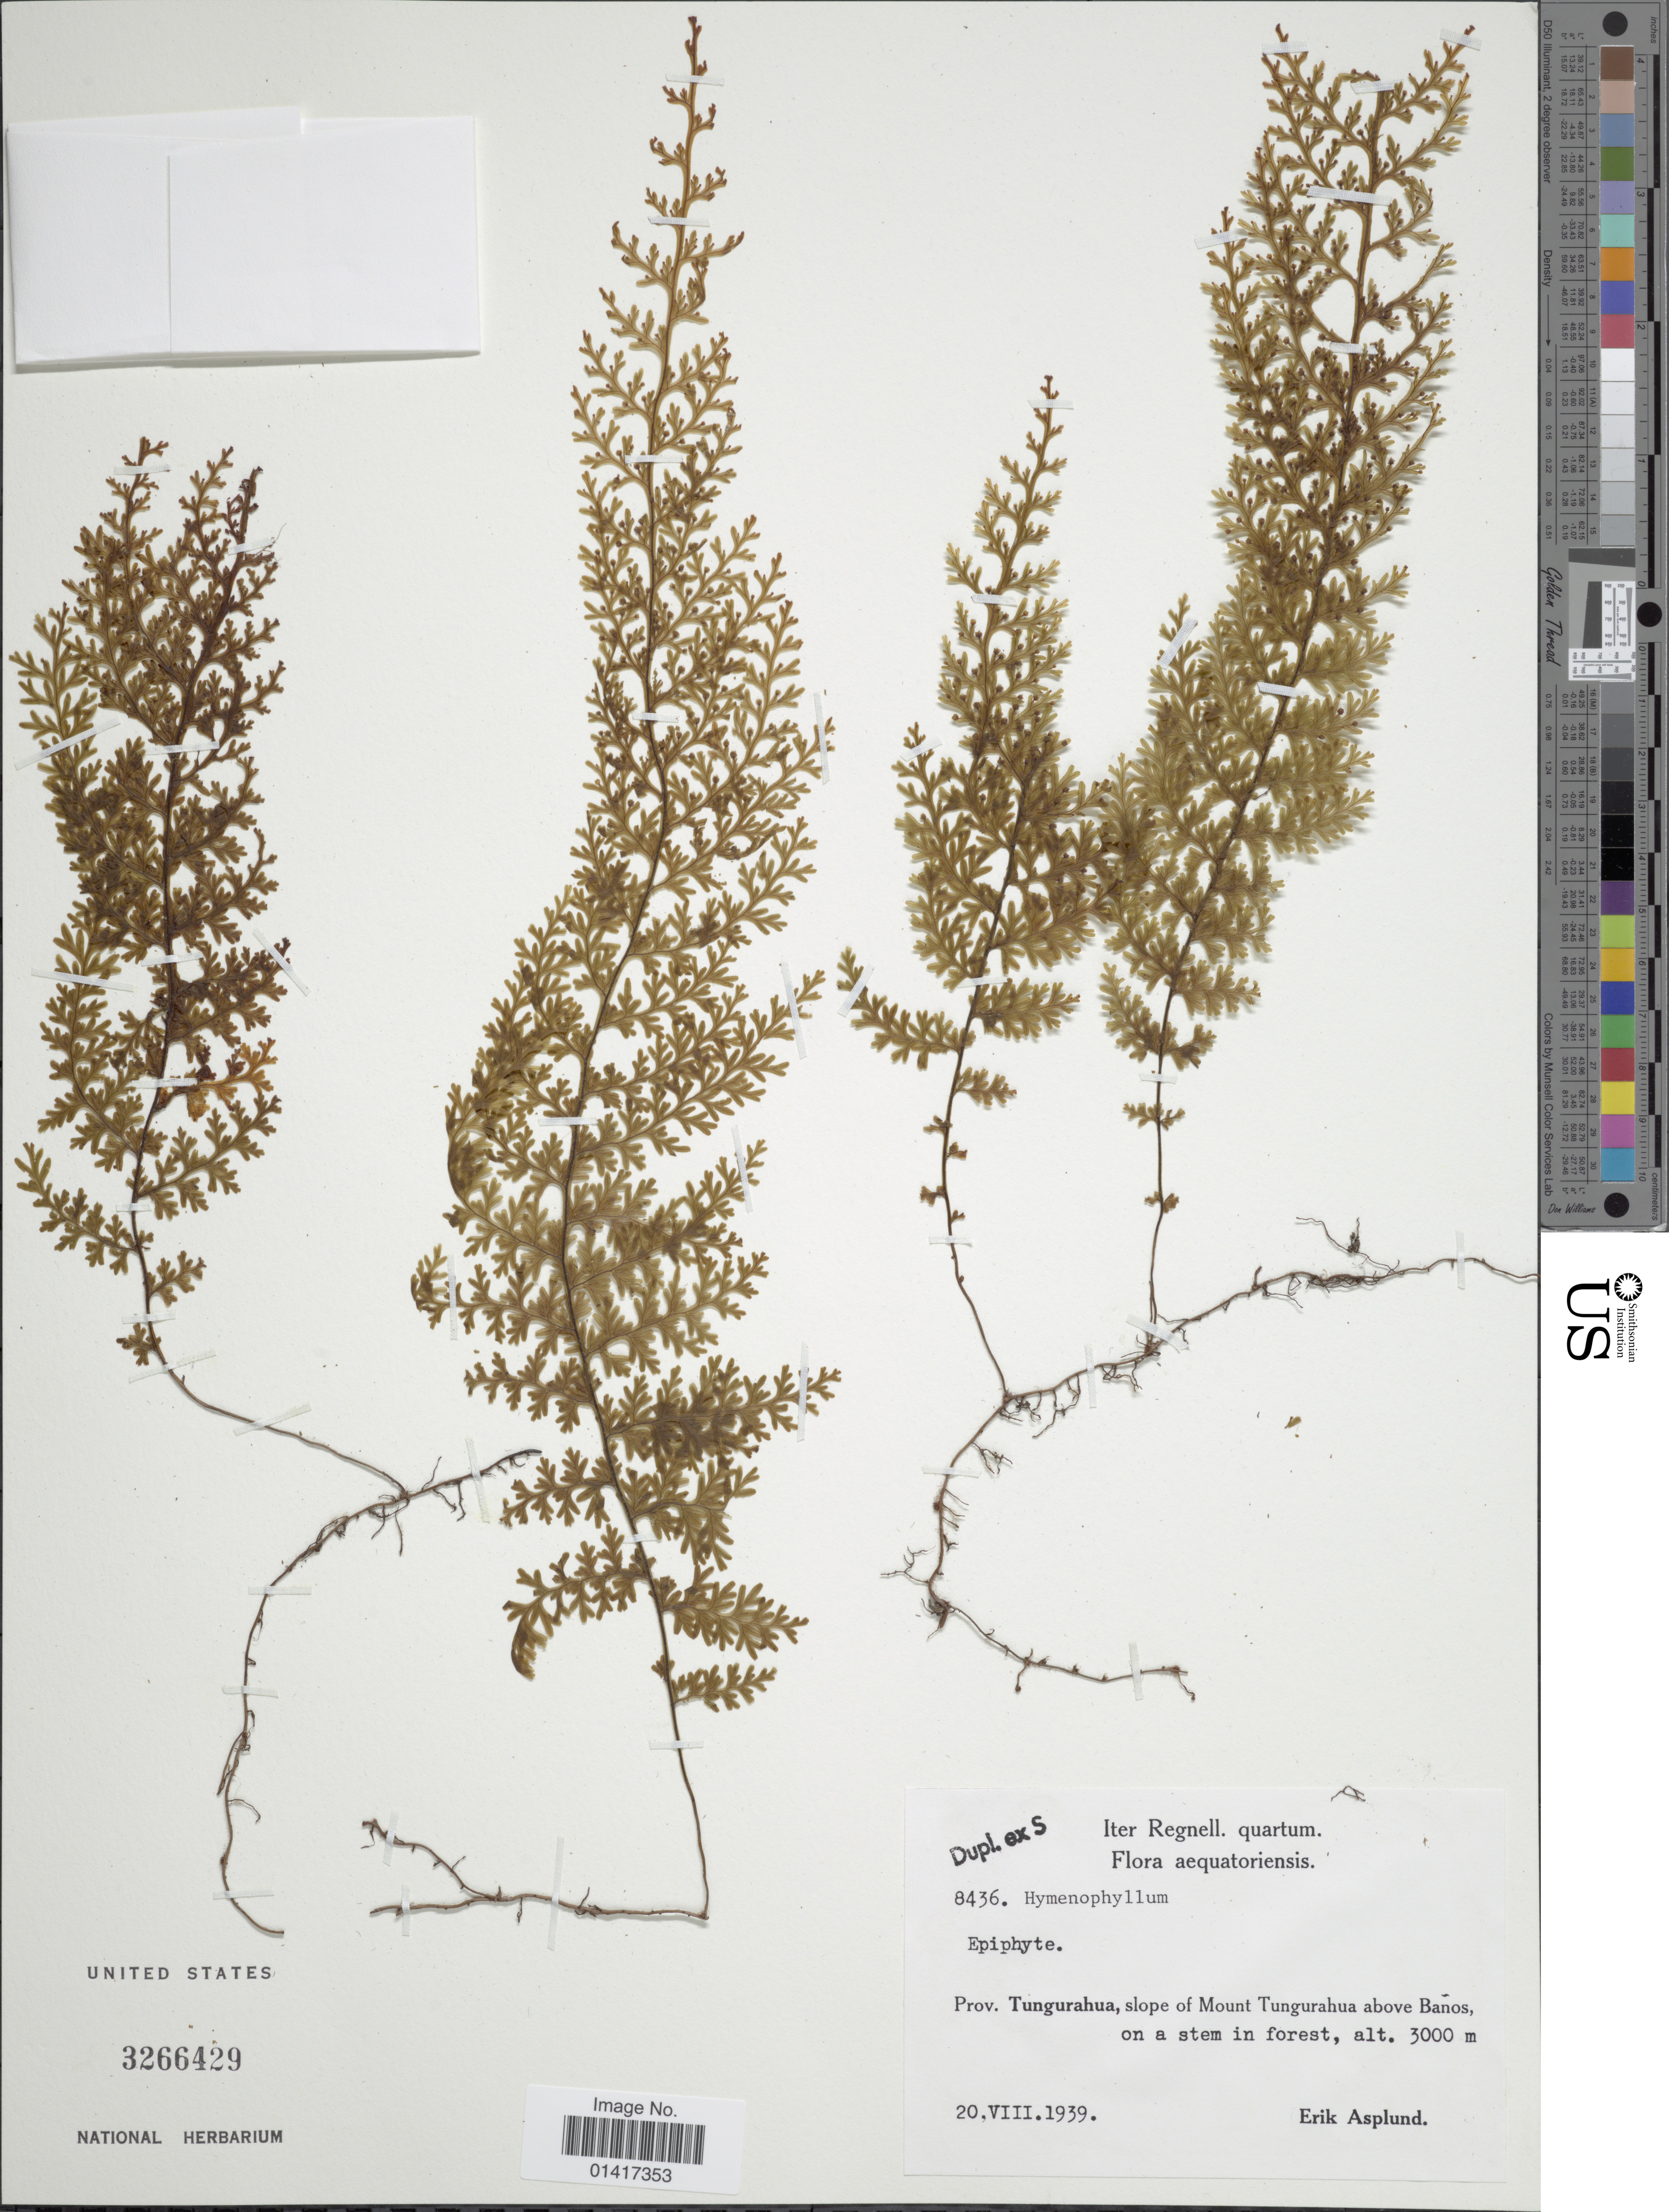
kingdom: Plantae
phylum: Tracheophyta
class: Polypodiopsida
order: Hymenophyllales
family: Hymenophyllaceae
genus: Hymenophyllum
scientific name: Hymenophyllum sp.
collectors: E. Asplund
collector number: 8436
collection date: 1939-08-20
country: Ecuador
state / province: Tungurahua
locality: Prov. Tungurahua, slope of Mount Tungurahua above Baños, on a stem in forest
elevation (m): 3000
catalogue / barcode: US 3266429